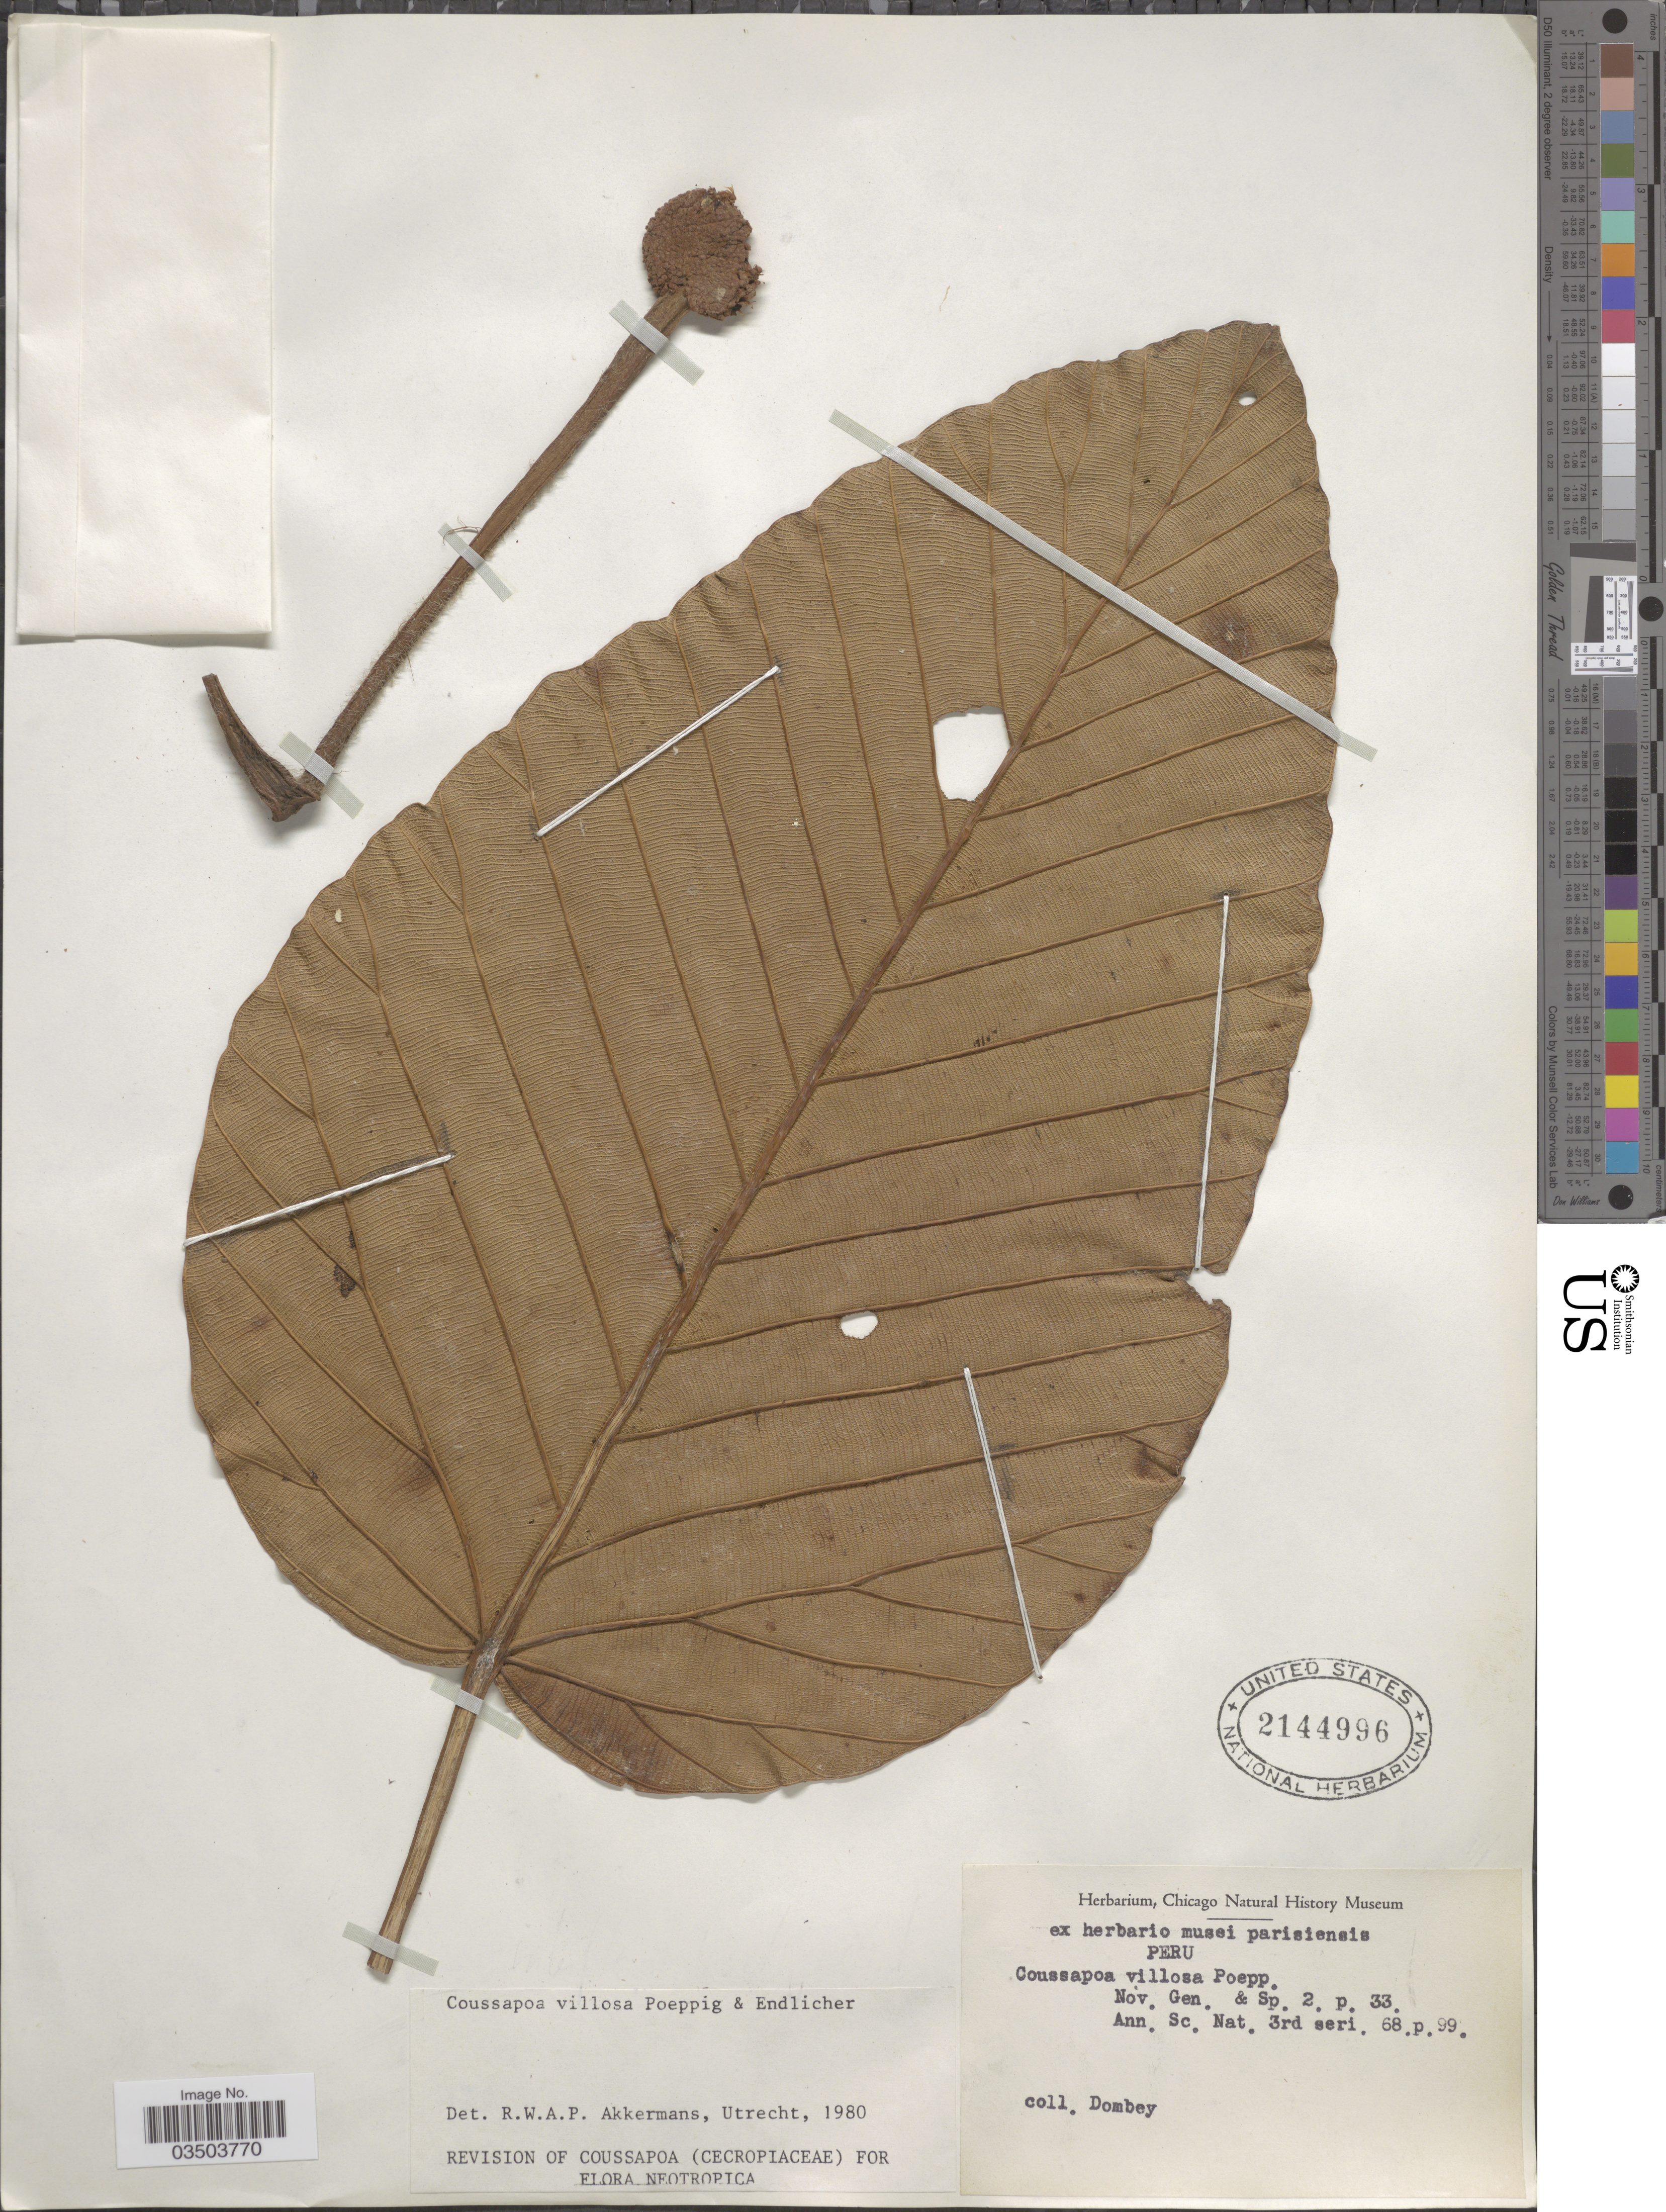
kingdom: Plantae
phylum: Tracheophyta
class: Magnoliopsida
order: Rosales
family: Urticaceae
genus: Coussapoa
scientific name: Coussapoa villosa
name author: Poepp. & Endl.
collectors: Dombey, --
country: Peru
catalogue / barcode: US 2144996